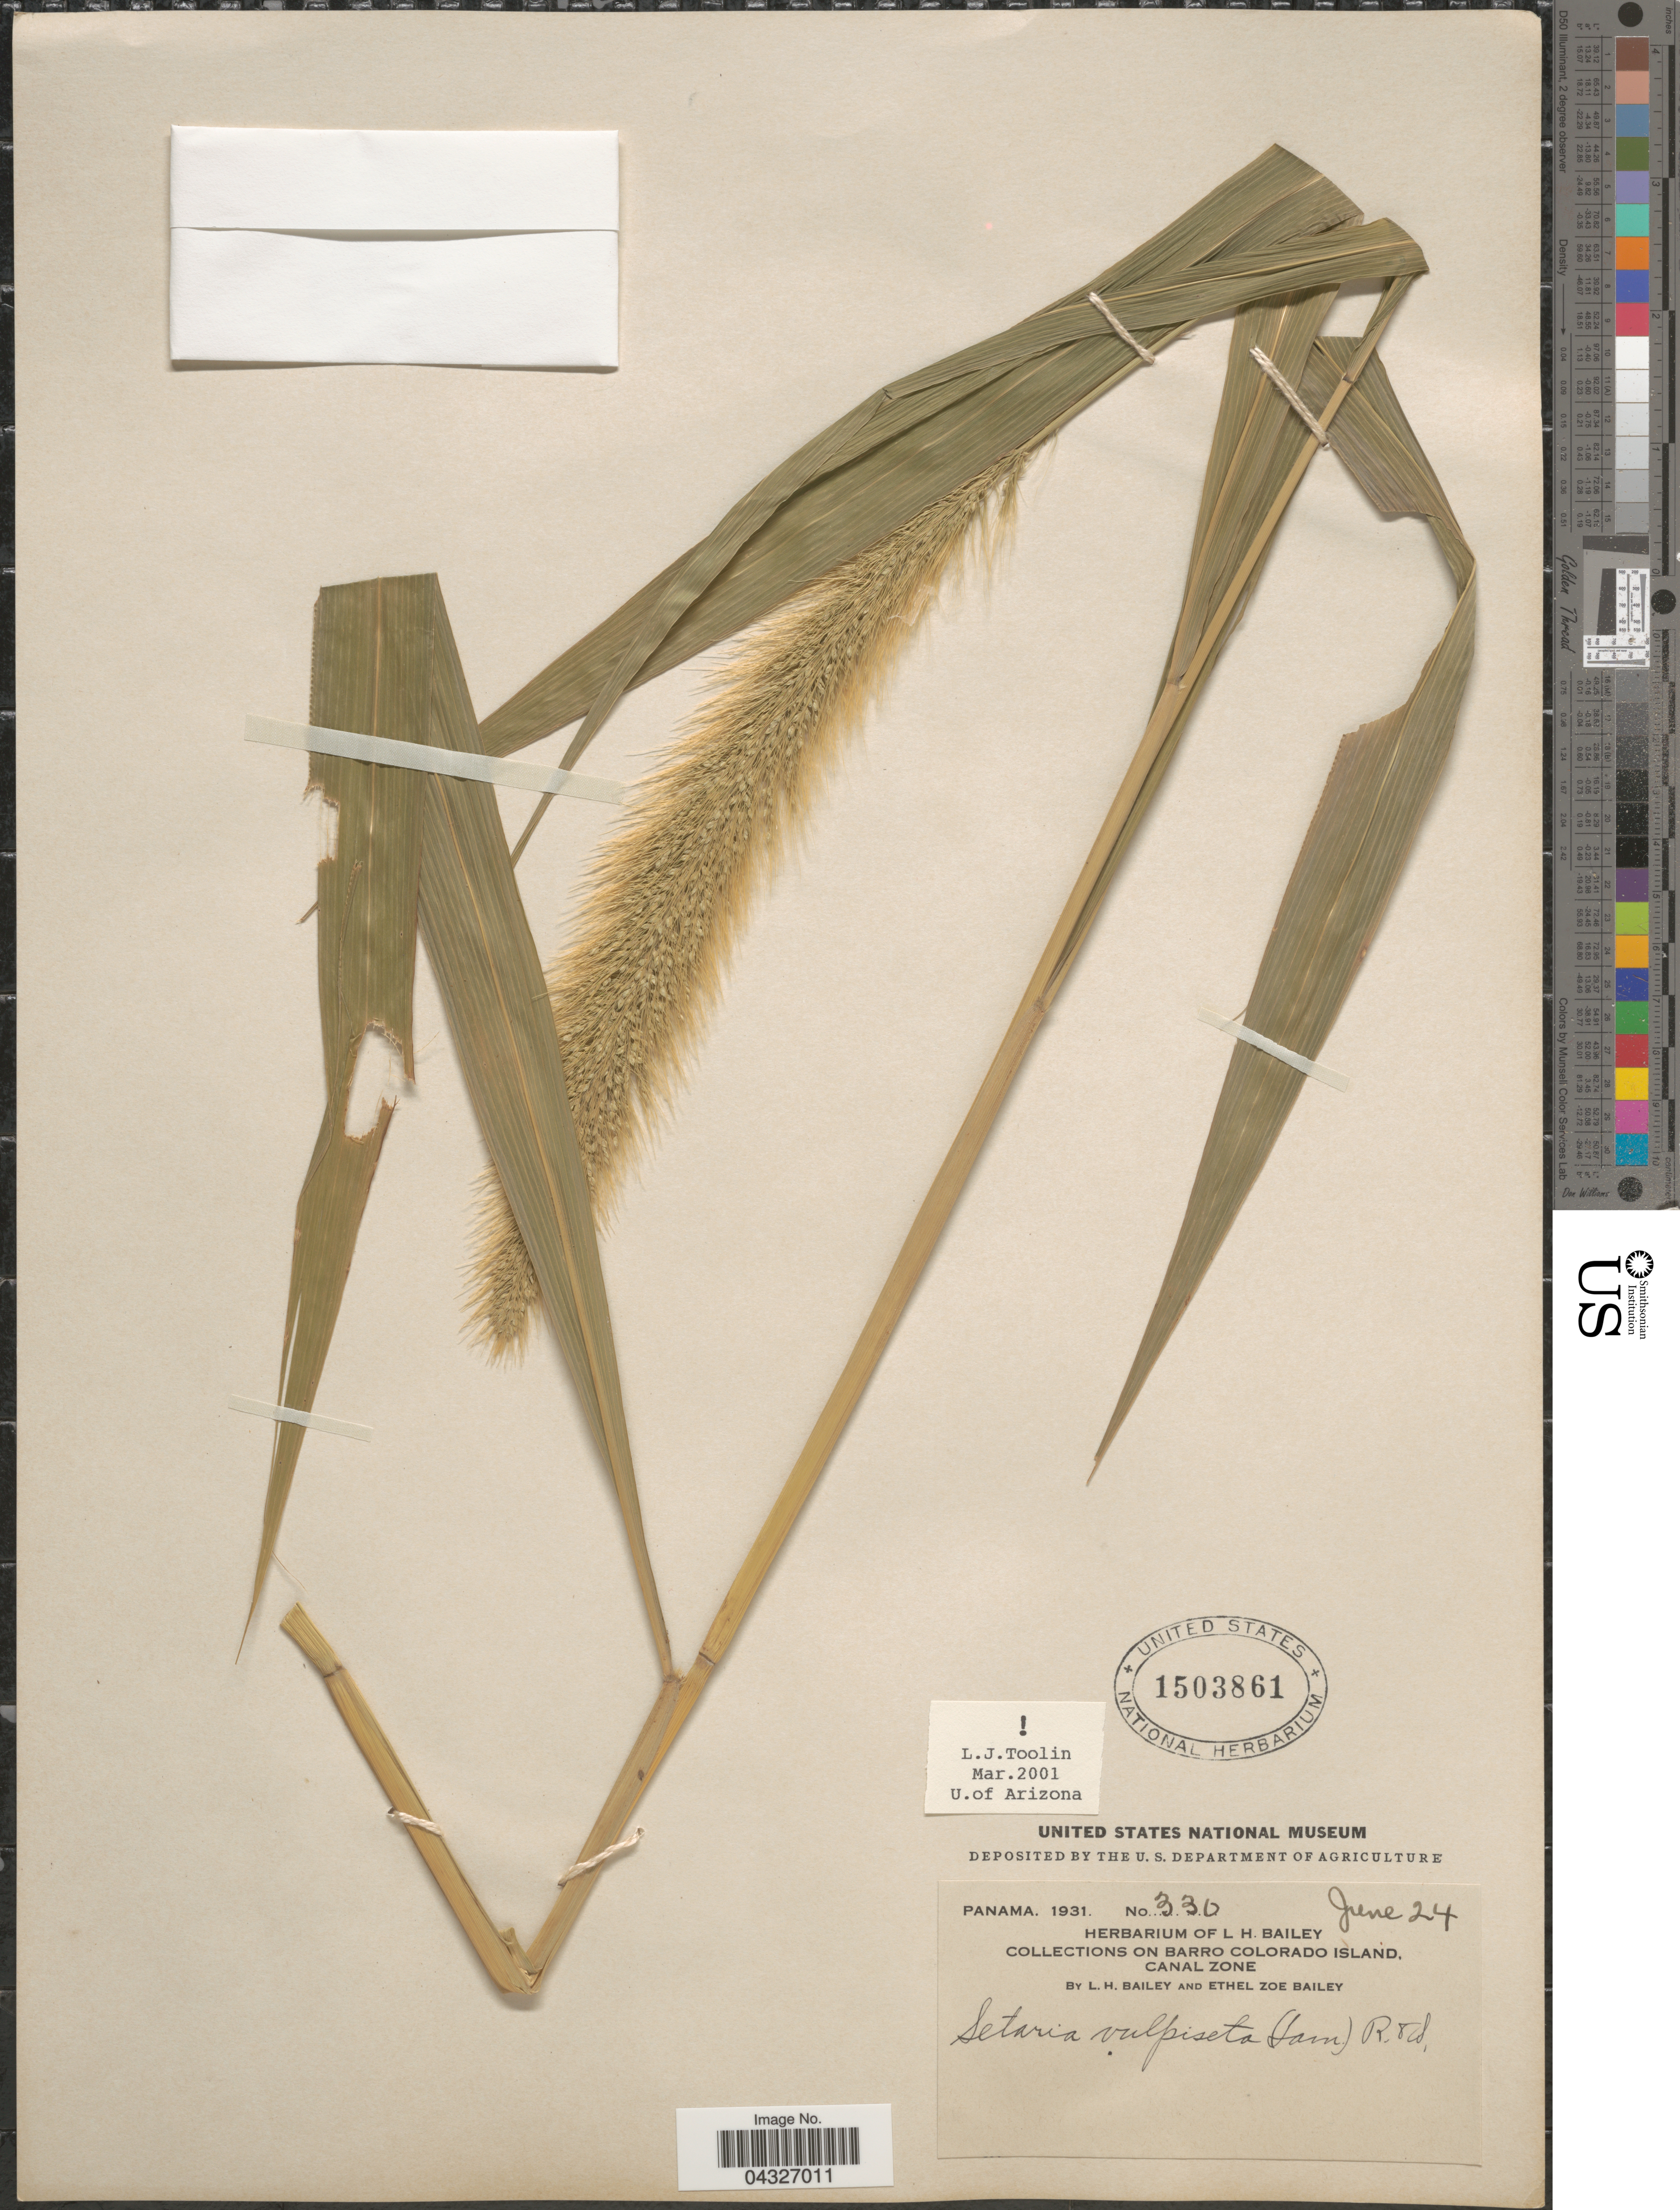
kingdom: Plantae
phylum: Tracheophyta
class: Liliopsida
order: Poales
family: Poaceae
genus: Setaria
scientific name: Setaria vulpiseta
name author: (Lam.) Roem. & Schult.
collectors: L. H. Bailey & E. Z. Bailey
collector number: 330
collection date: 1931-06-24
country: Panama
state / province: Panamá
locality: On Barro Colorado Island, Canal Zone.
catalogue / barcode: US 1503861